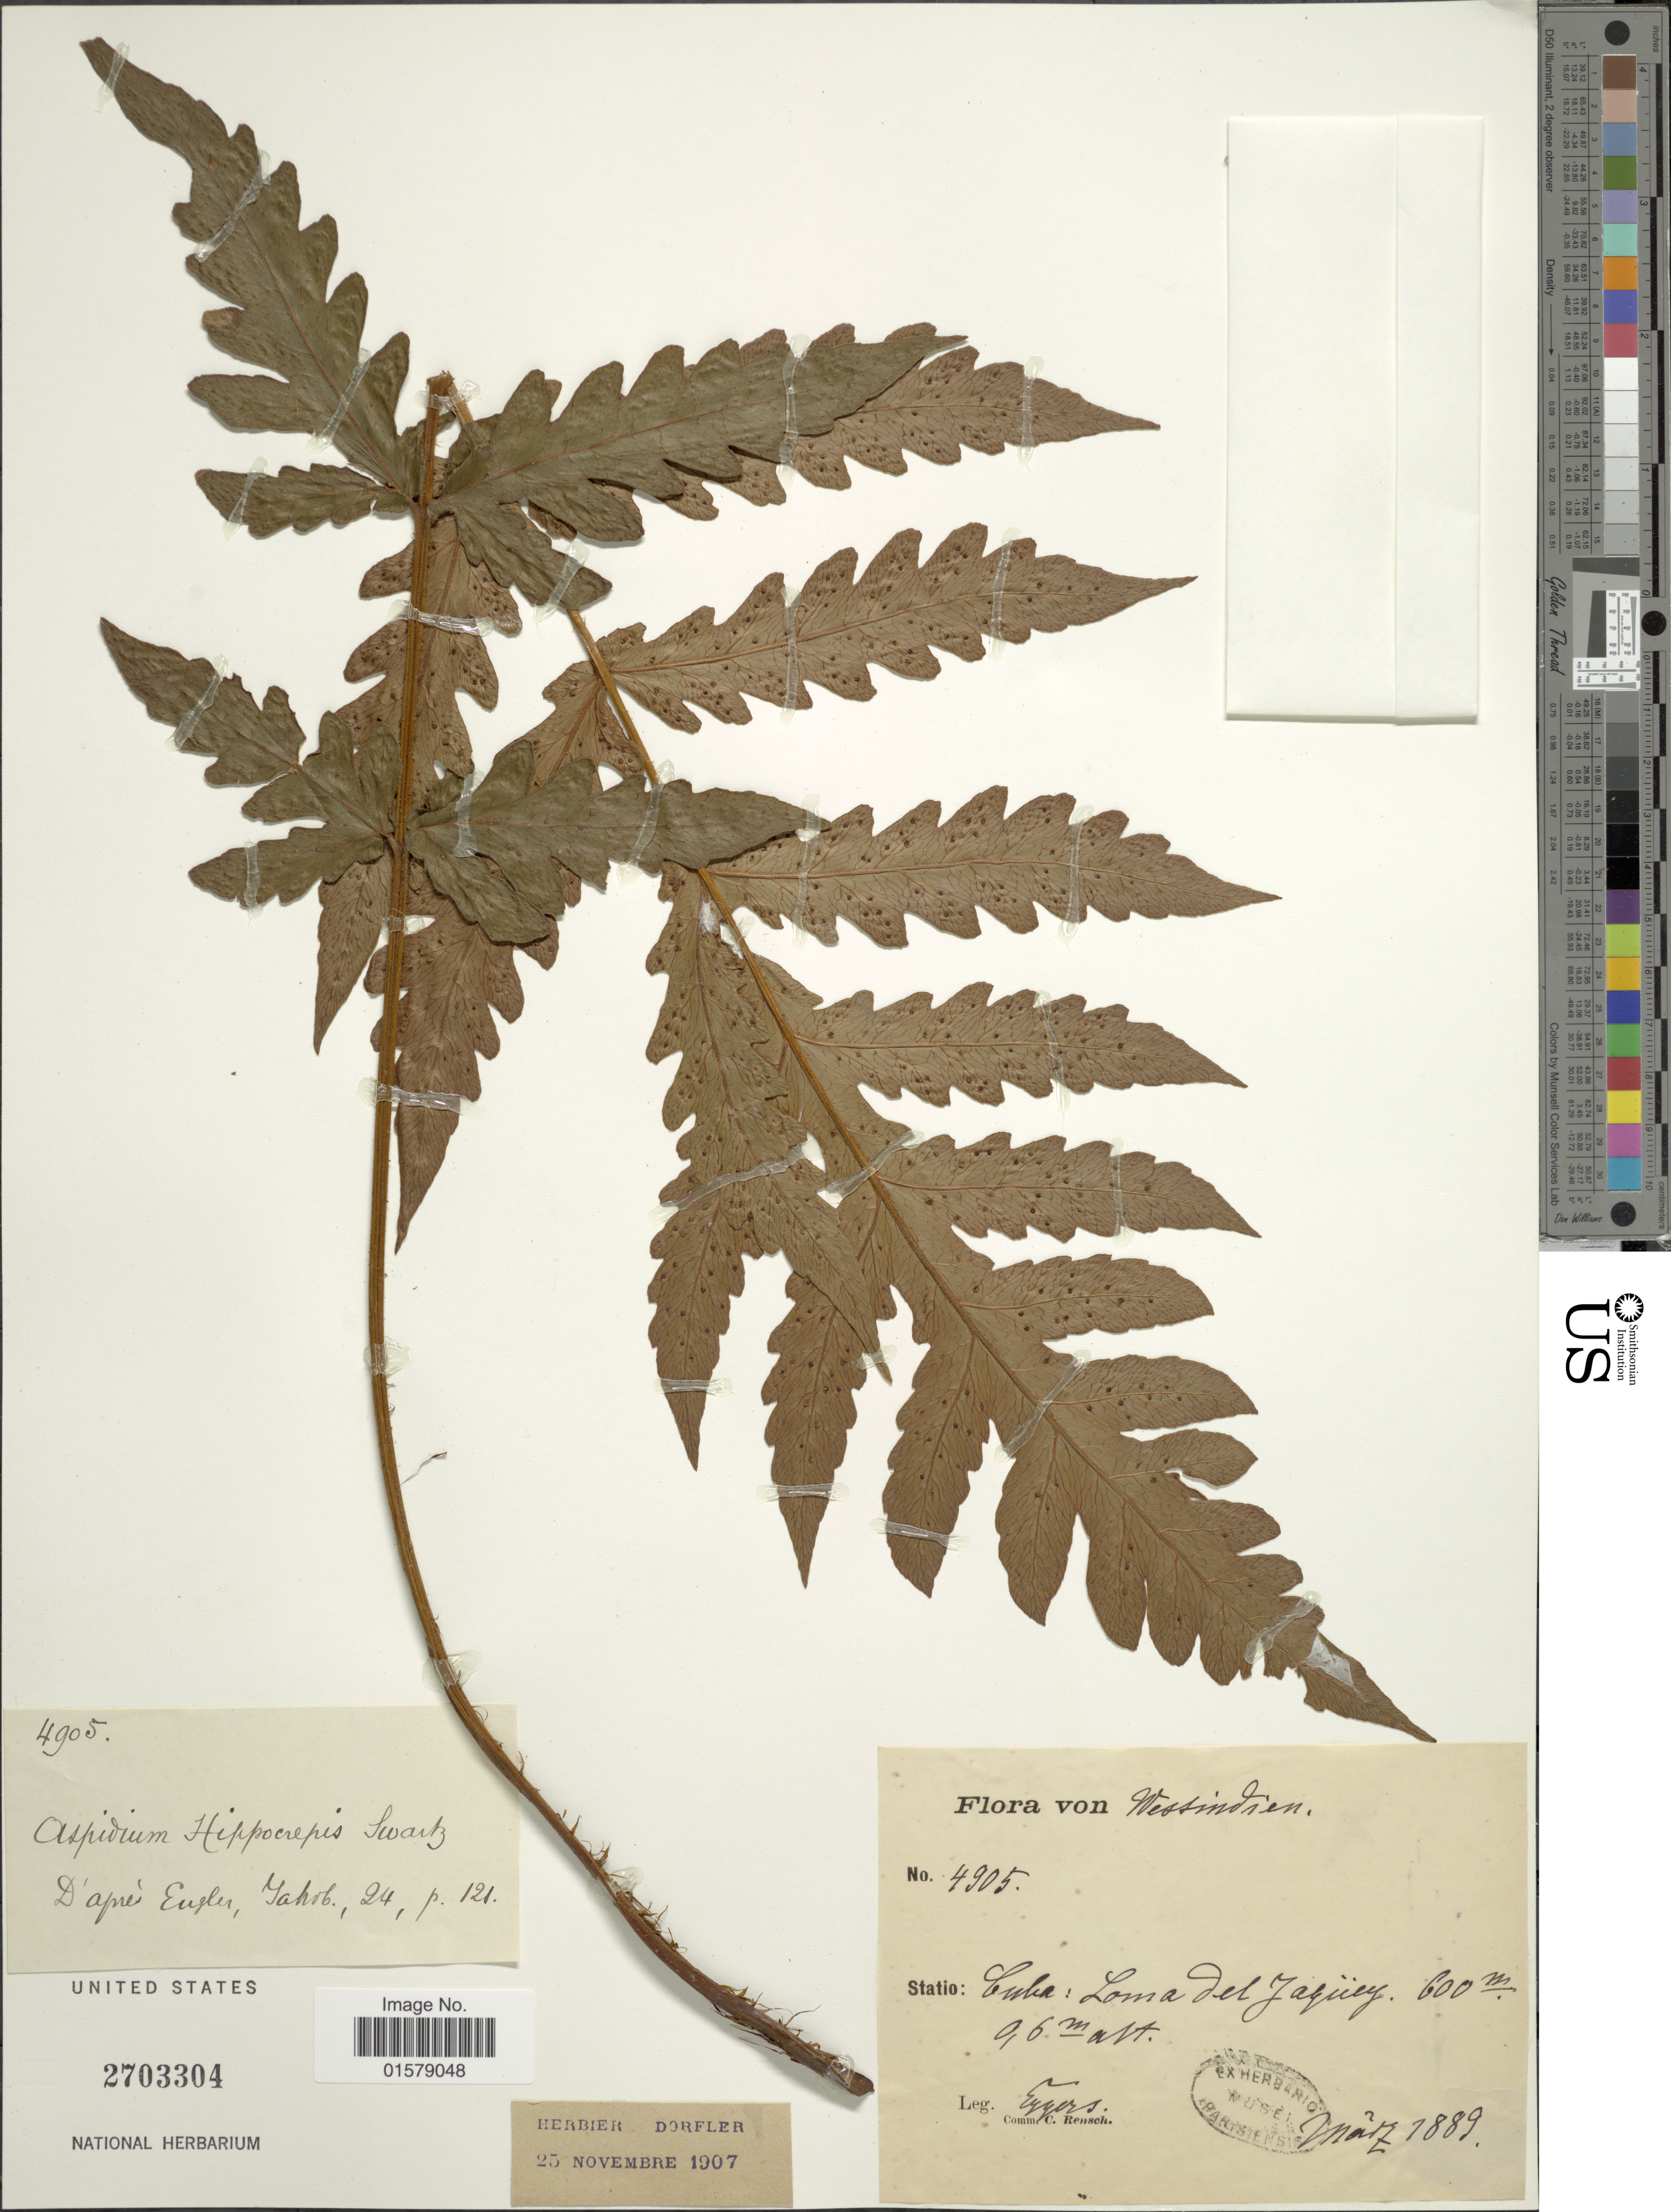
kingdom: Plantae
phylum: Tracheophyta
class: Polypodiopsida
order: Polypodiales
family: Tectariaceae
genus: Tectaria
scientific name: Tectaria cicutaria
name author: (L.) Copel.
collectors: -. Eggers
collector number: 4905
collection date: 1889-03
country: Cuba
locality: Loma del Jaguey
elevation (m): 600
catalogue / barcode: US 2703304